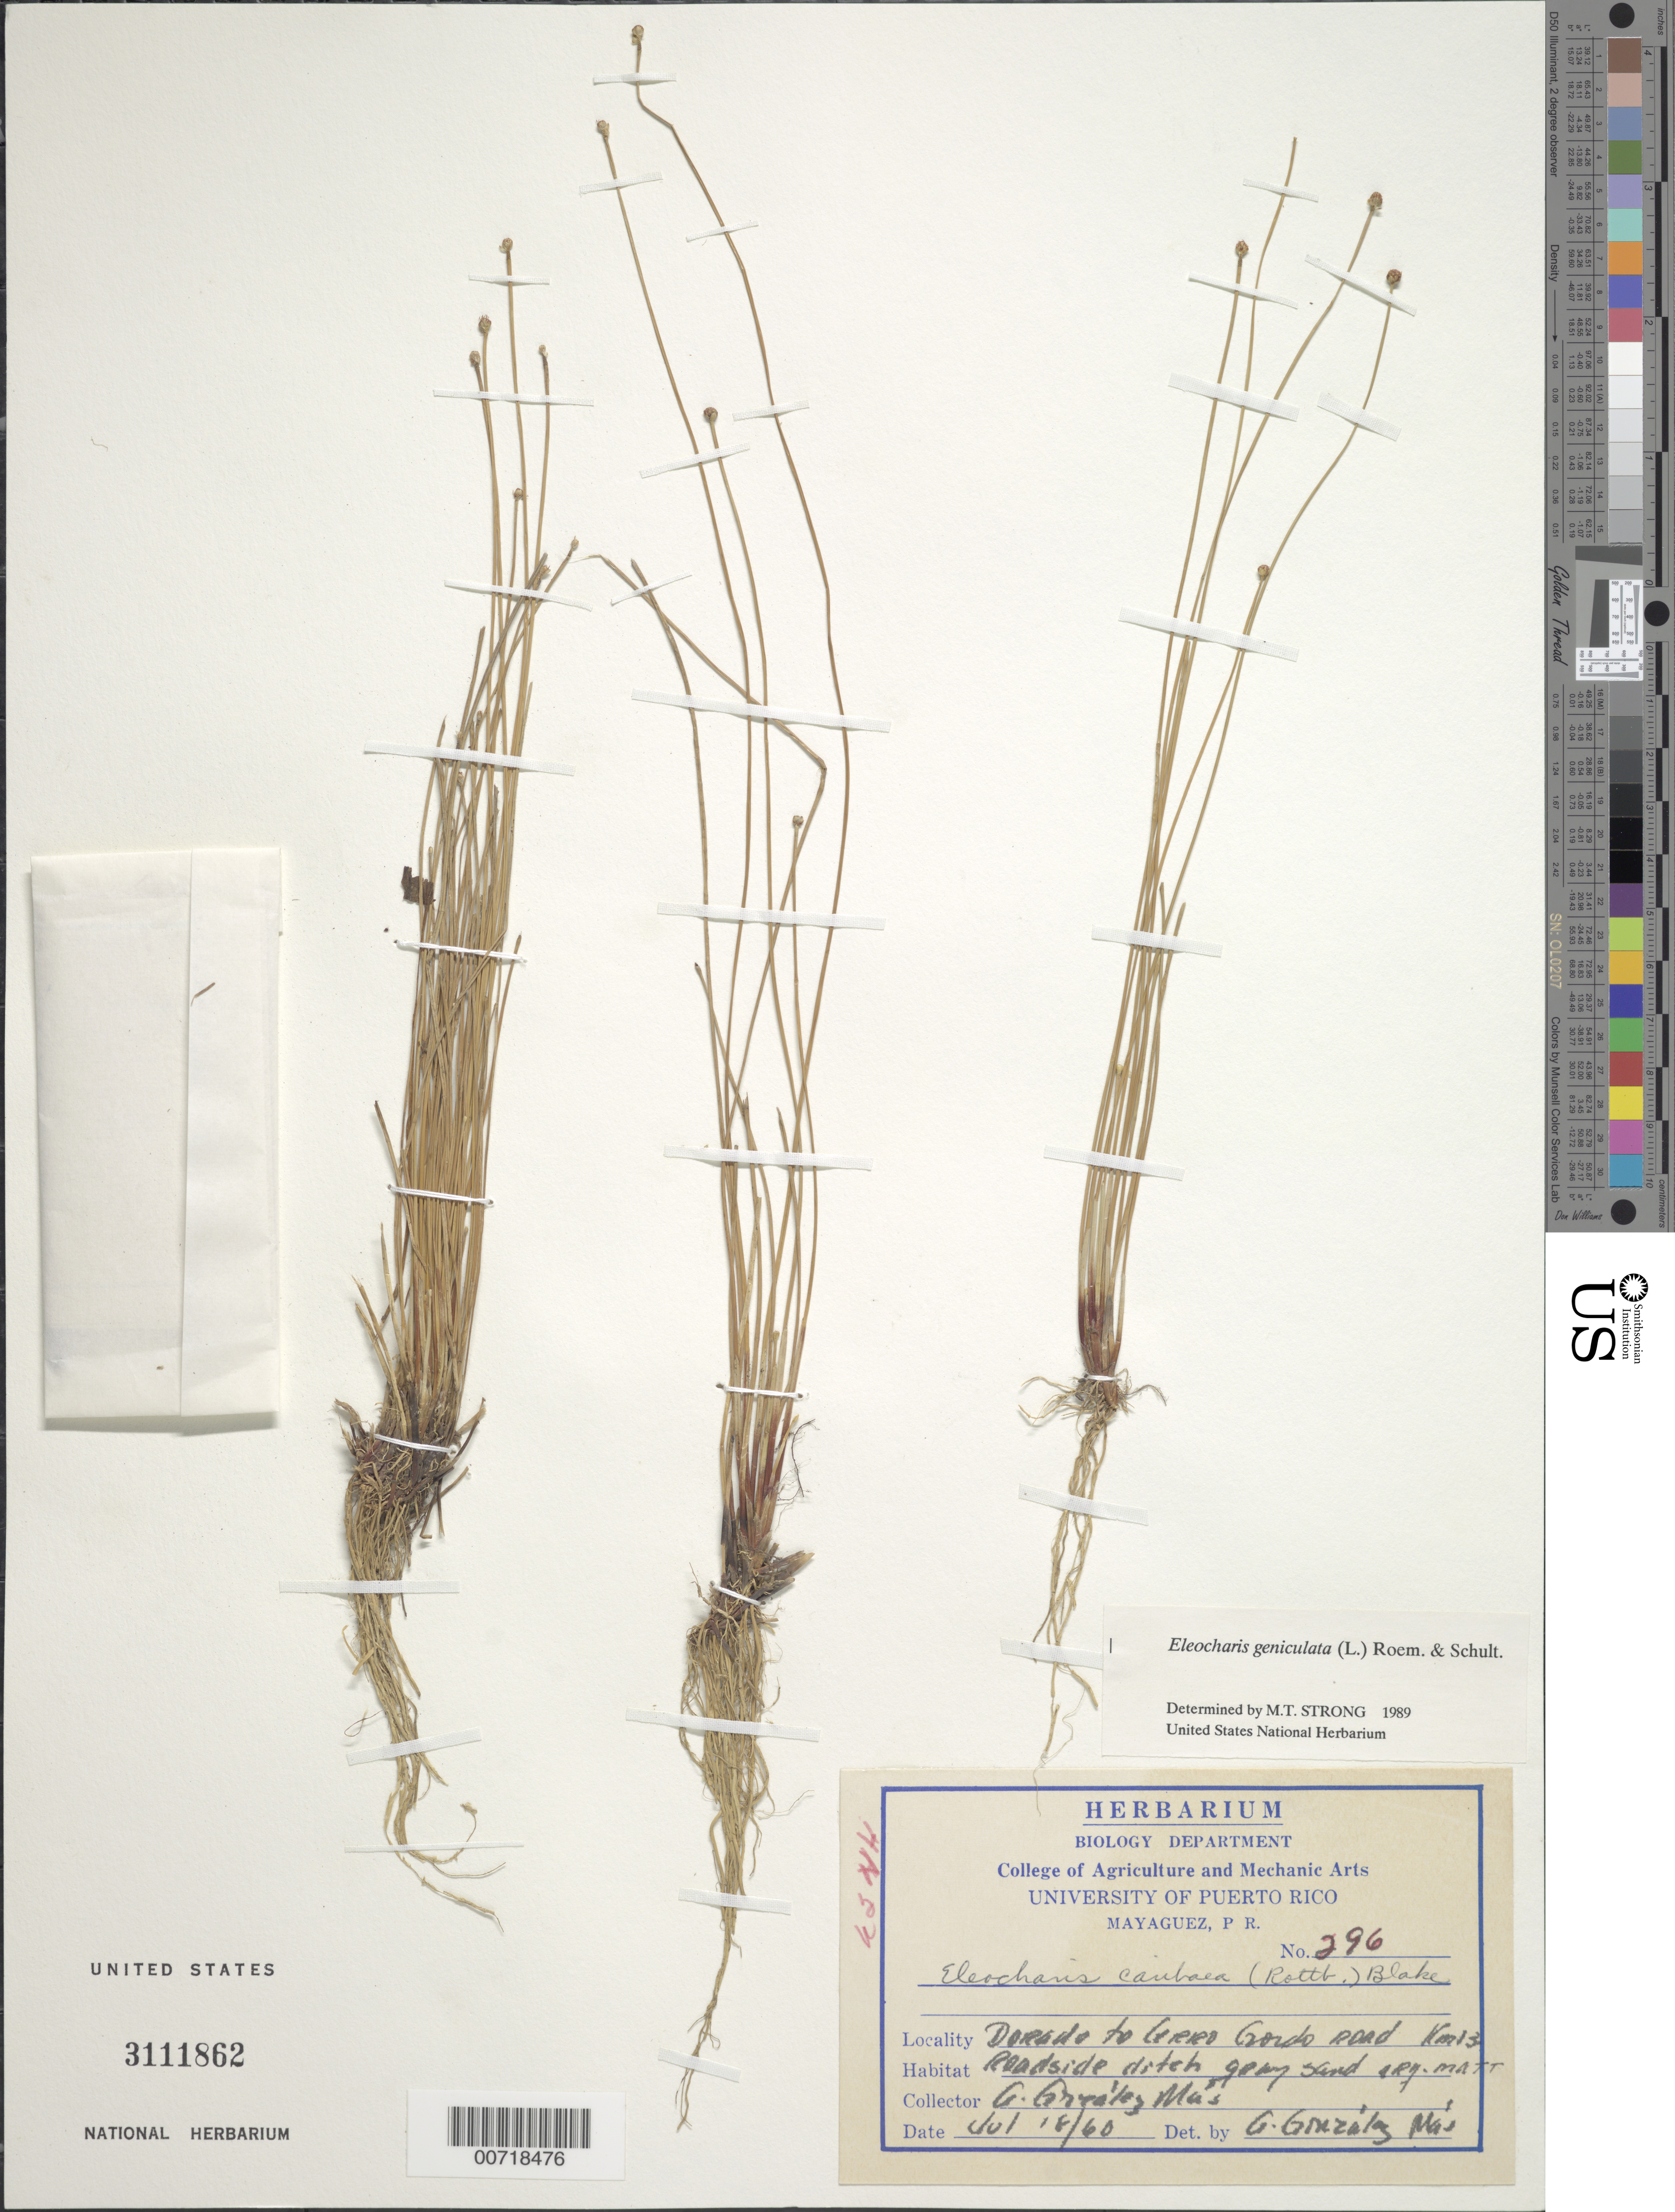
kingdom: Plantae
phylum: Tracheophyta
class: Liliopsida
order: Poales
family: Cyperaceae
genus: Eleocharis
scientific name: Eleocharis geniculata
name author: (L.) Roem. & Schult.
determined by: Strong, M. T., (US), Smithsonian Institution - National Museum of Natural History (UNITED STATES)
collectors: A. González Más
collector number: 296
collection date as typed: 18 Jul 1960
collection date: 1960-07-18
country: Puerto Rico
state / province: Dorado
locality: Dorado to Cerro Gordo road, km 13.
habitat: Roadside ditch.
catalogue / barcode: US 3111862